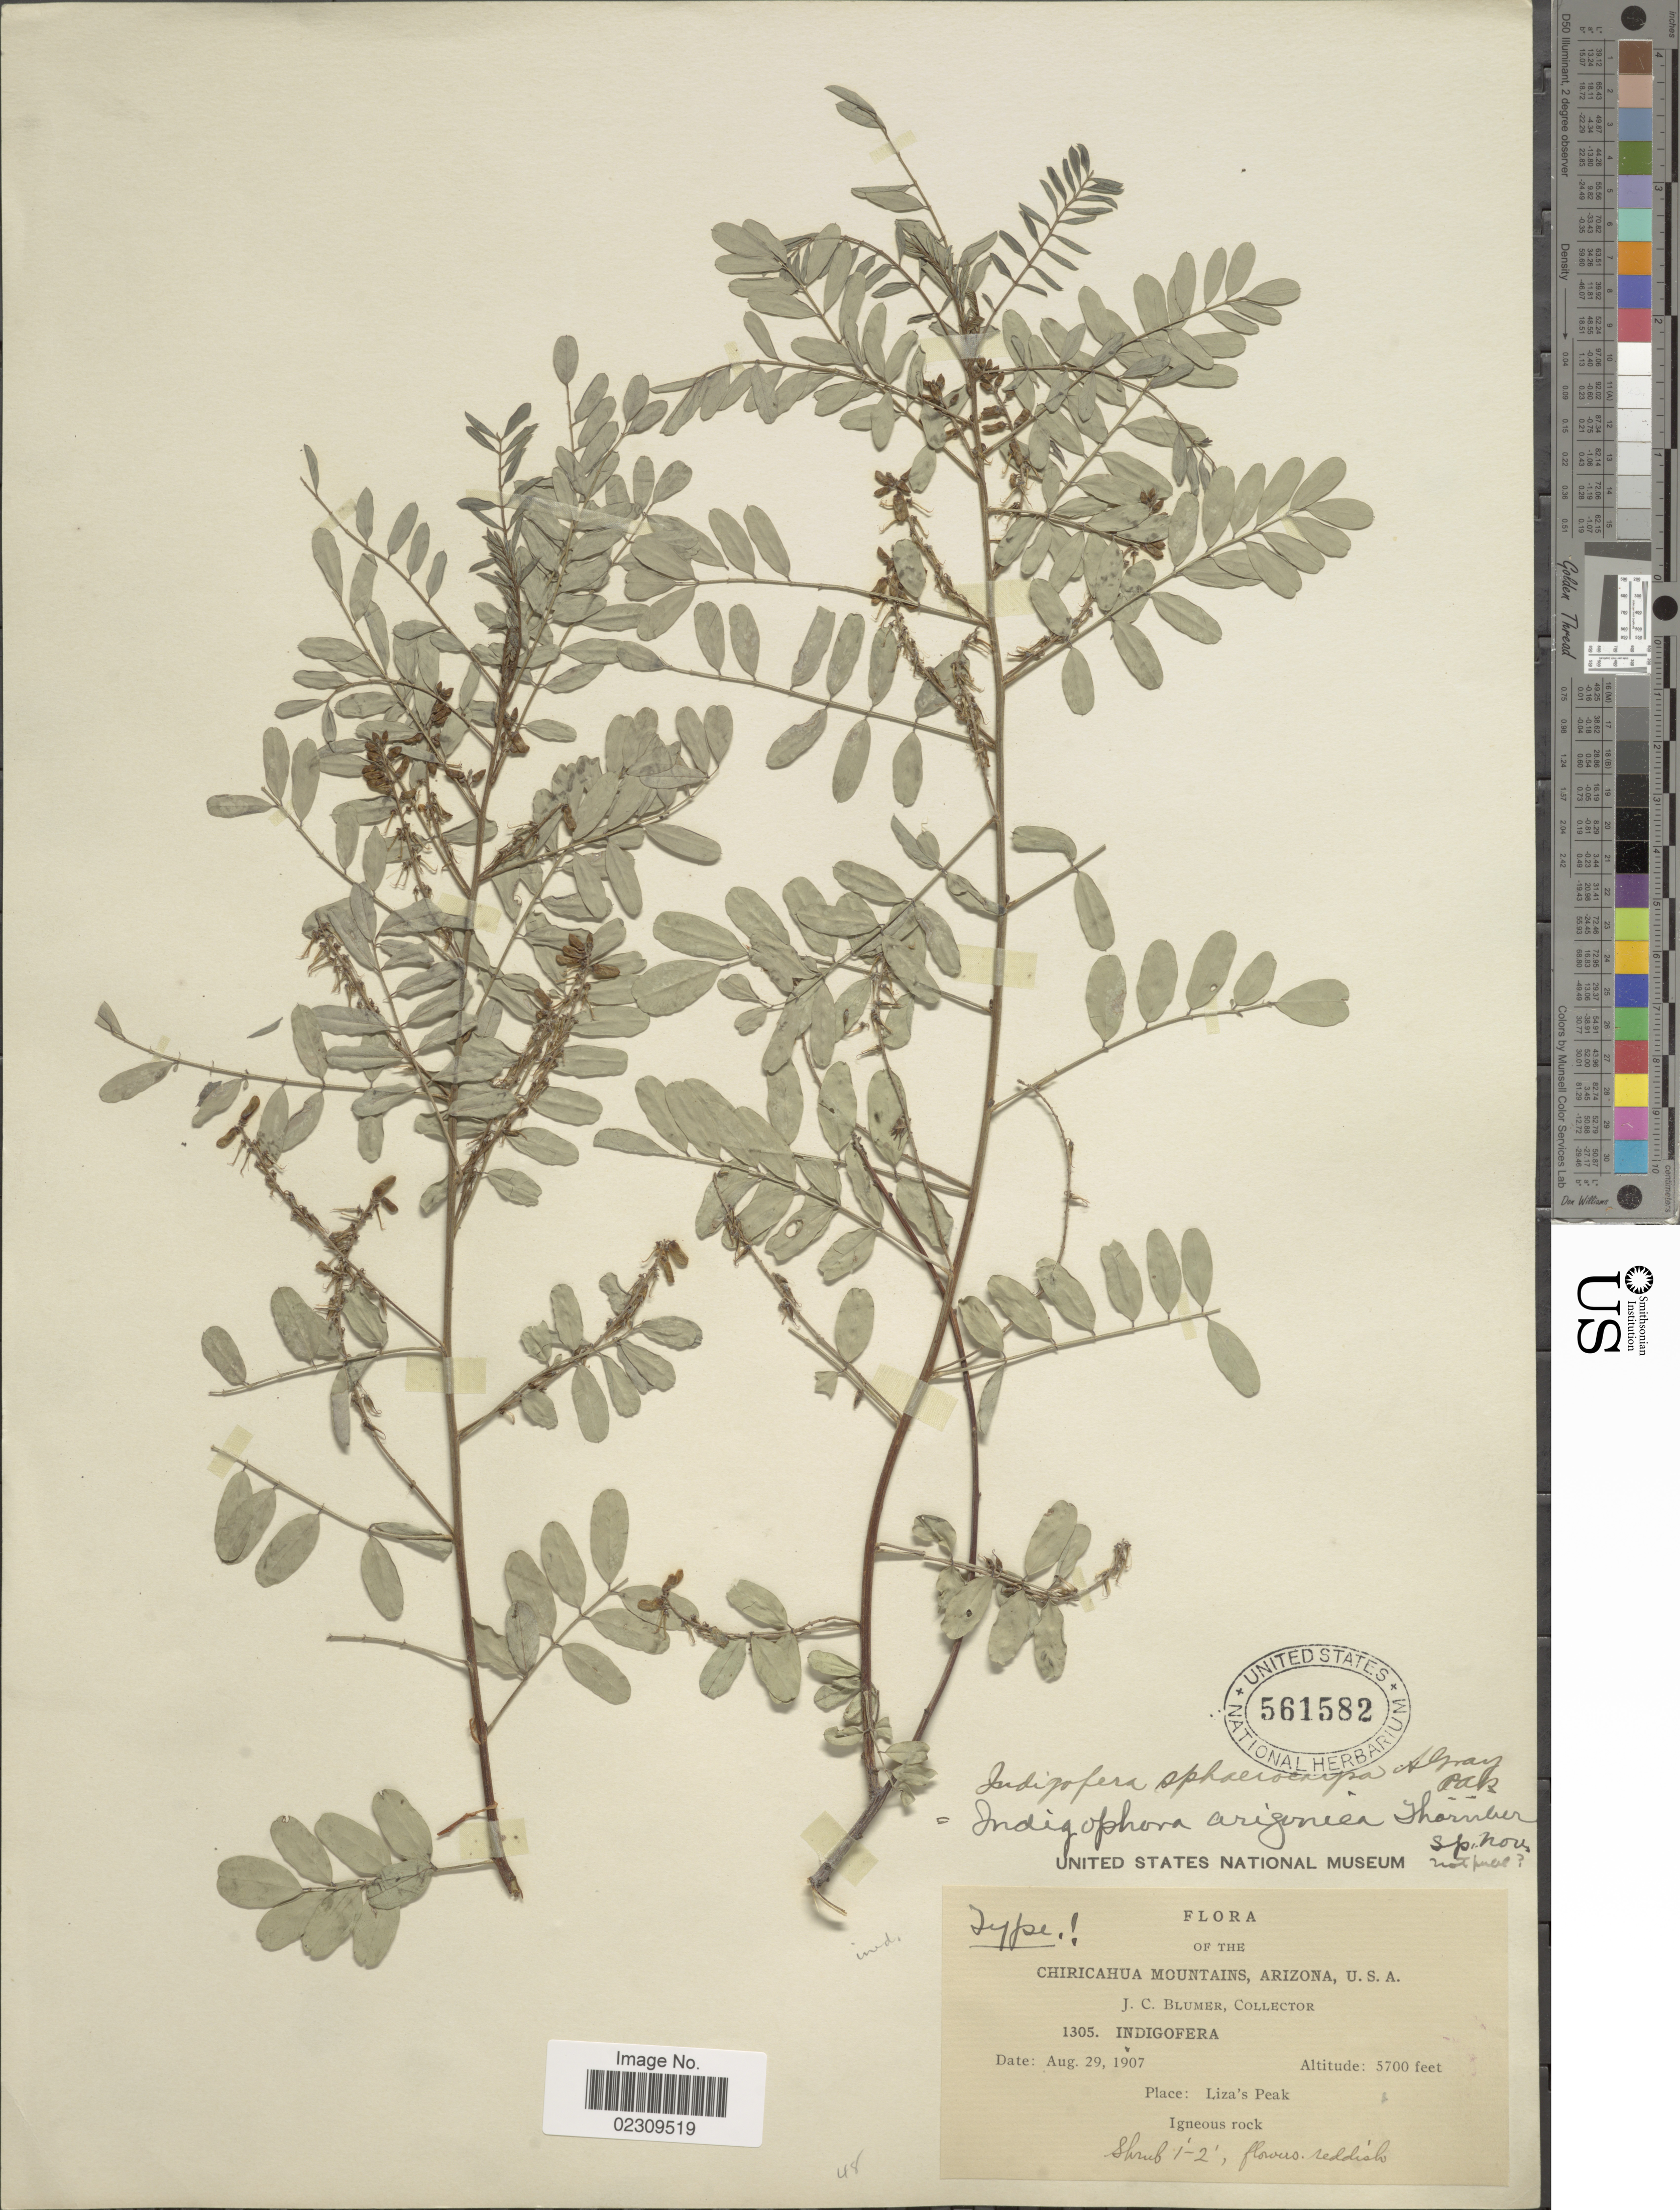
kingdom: Plantae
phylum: Tracheophyta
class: Magnoliopsida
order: Fabales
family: Fabaceae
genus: Indigofera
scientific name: Indigofera sphaerocarpa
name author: A. Gray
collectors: J. C. Blumer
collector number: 1305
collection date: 1907-08-29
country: United States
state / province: Arizona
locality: Chiricahua Mountains, U.S.A., Liza's Peak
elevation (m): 1737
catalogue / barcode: US 561582